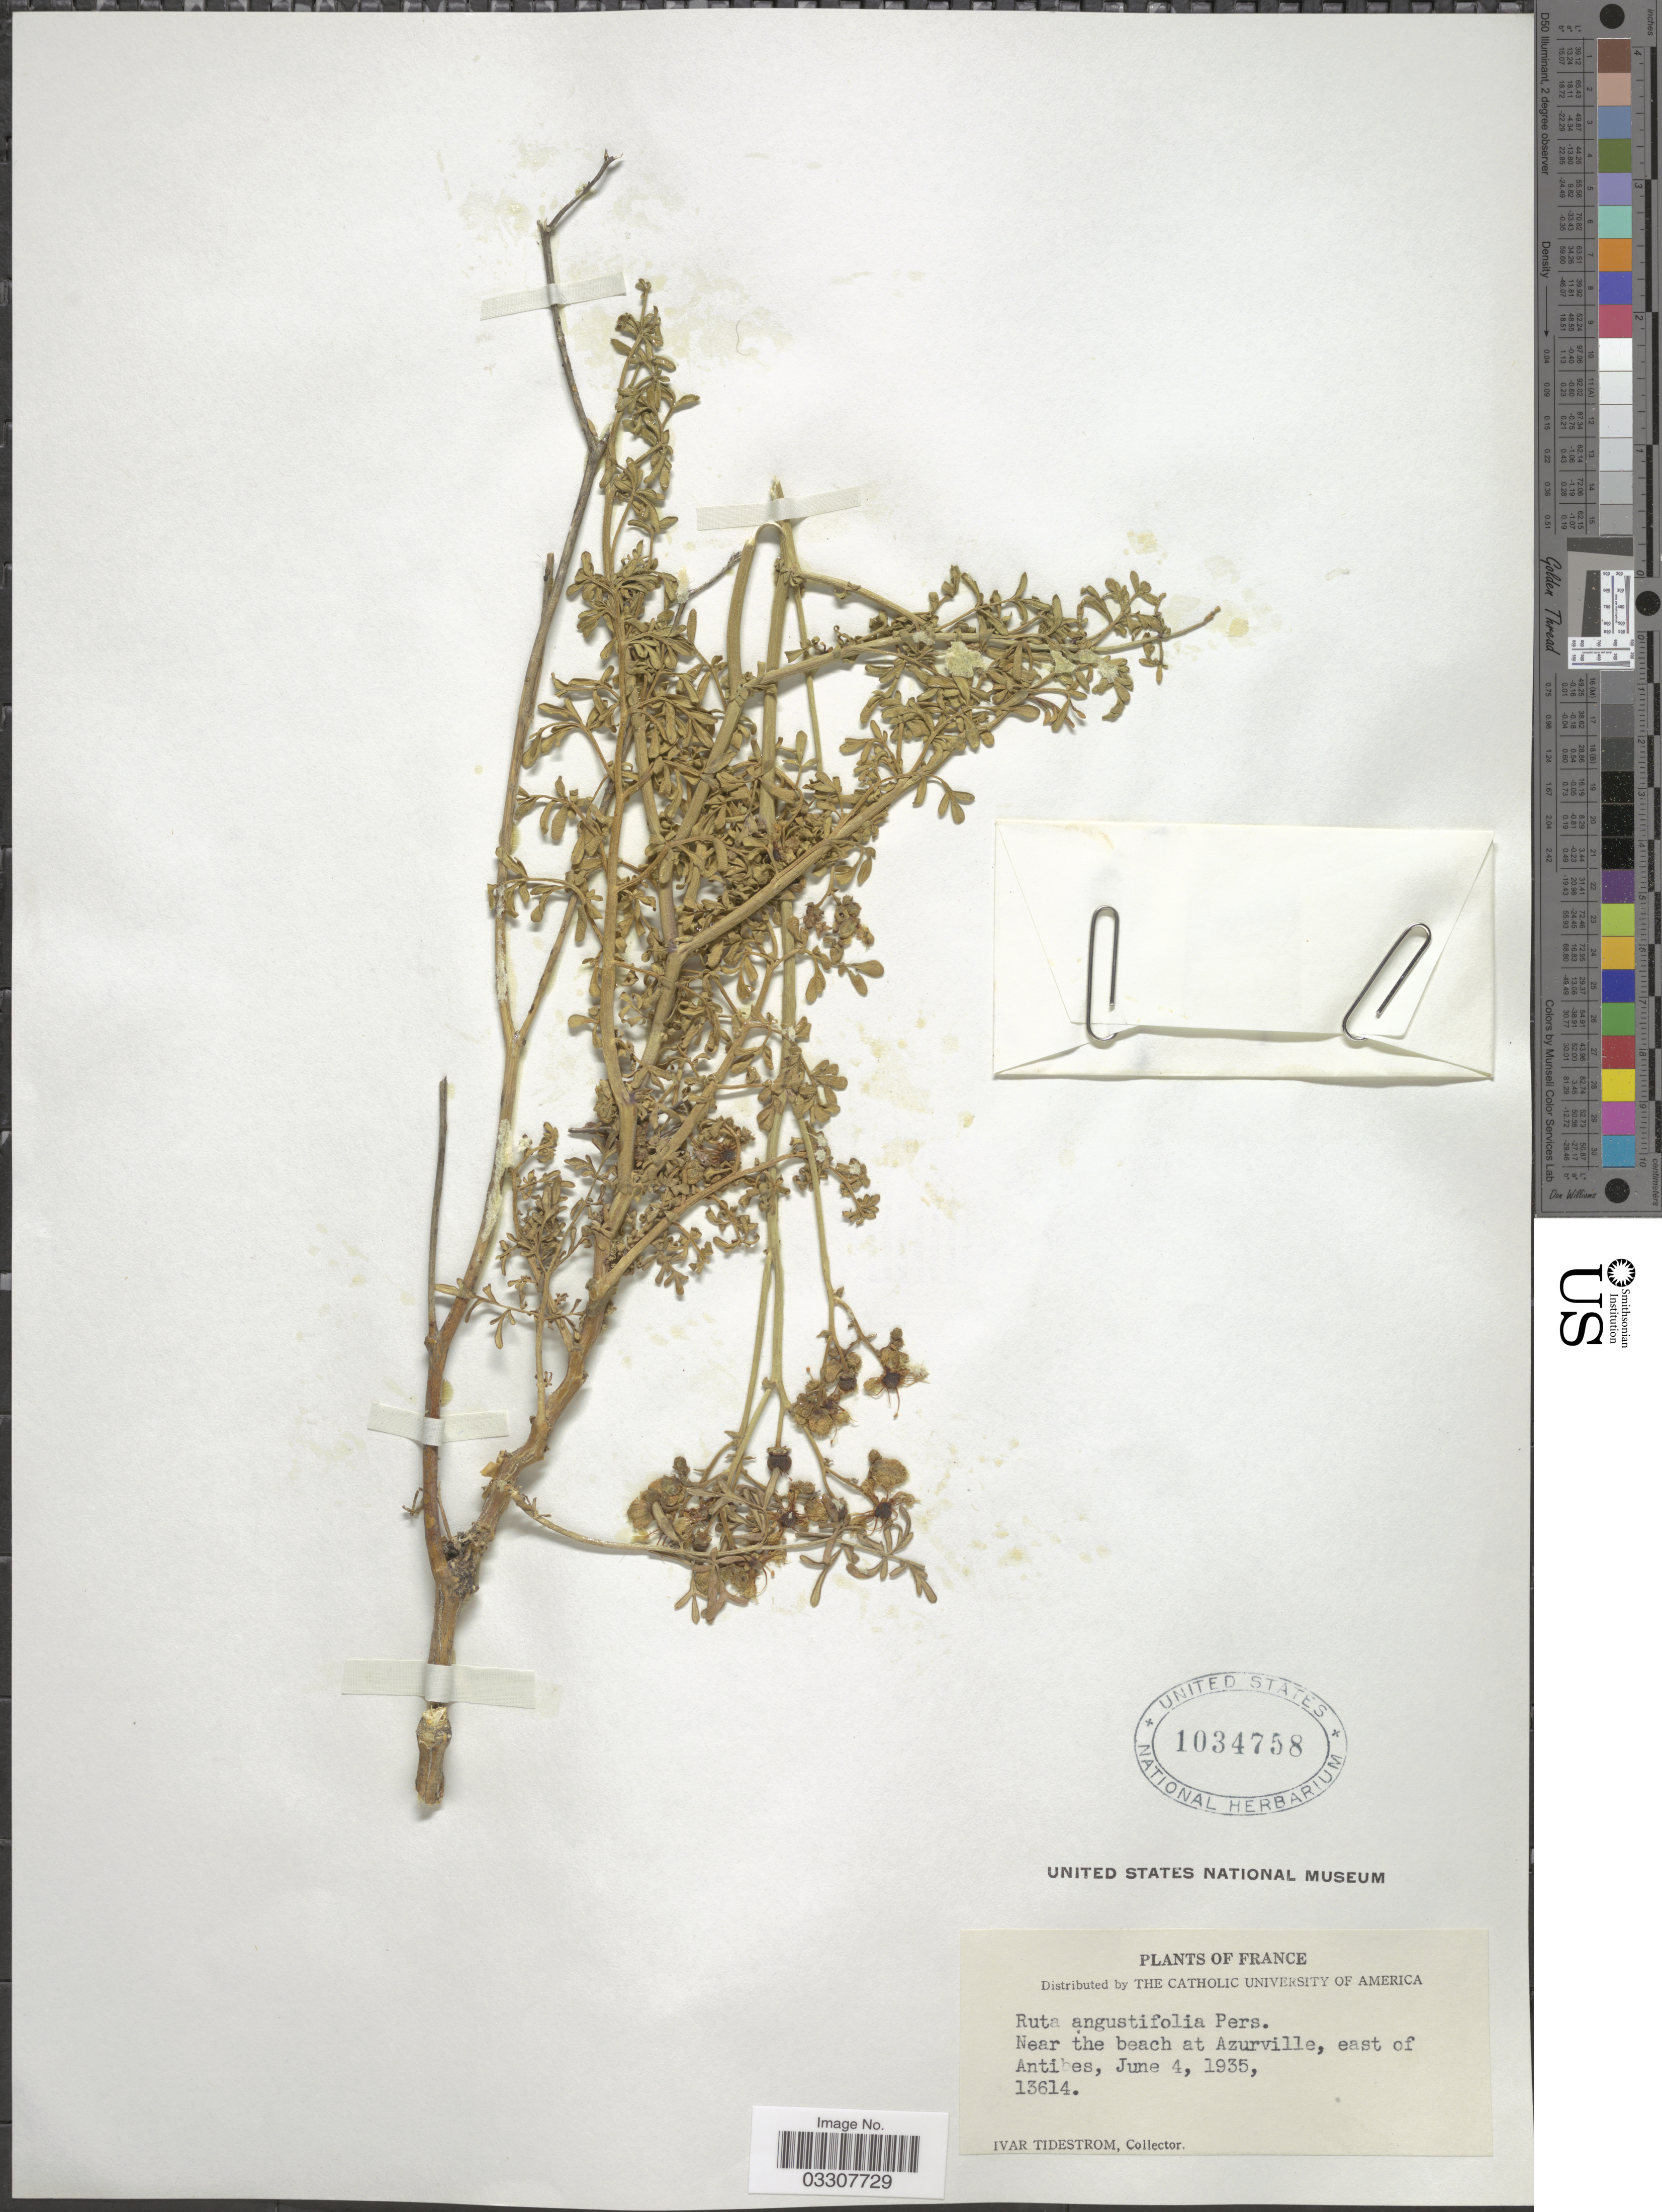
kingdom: Plantae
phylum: Tracheophyta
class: Magnoliopsida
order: Sapindales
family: Rutaceae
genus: Ruta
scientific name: Ruta angustifolia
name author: Pers.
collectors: I. F. Tidestrom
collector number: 13614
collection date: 1935-06-04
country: France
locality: Near the beach at Azurville, east of Antibes.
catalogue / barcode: US 1034758